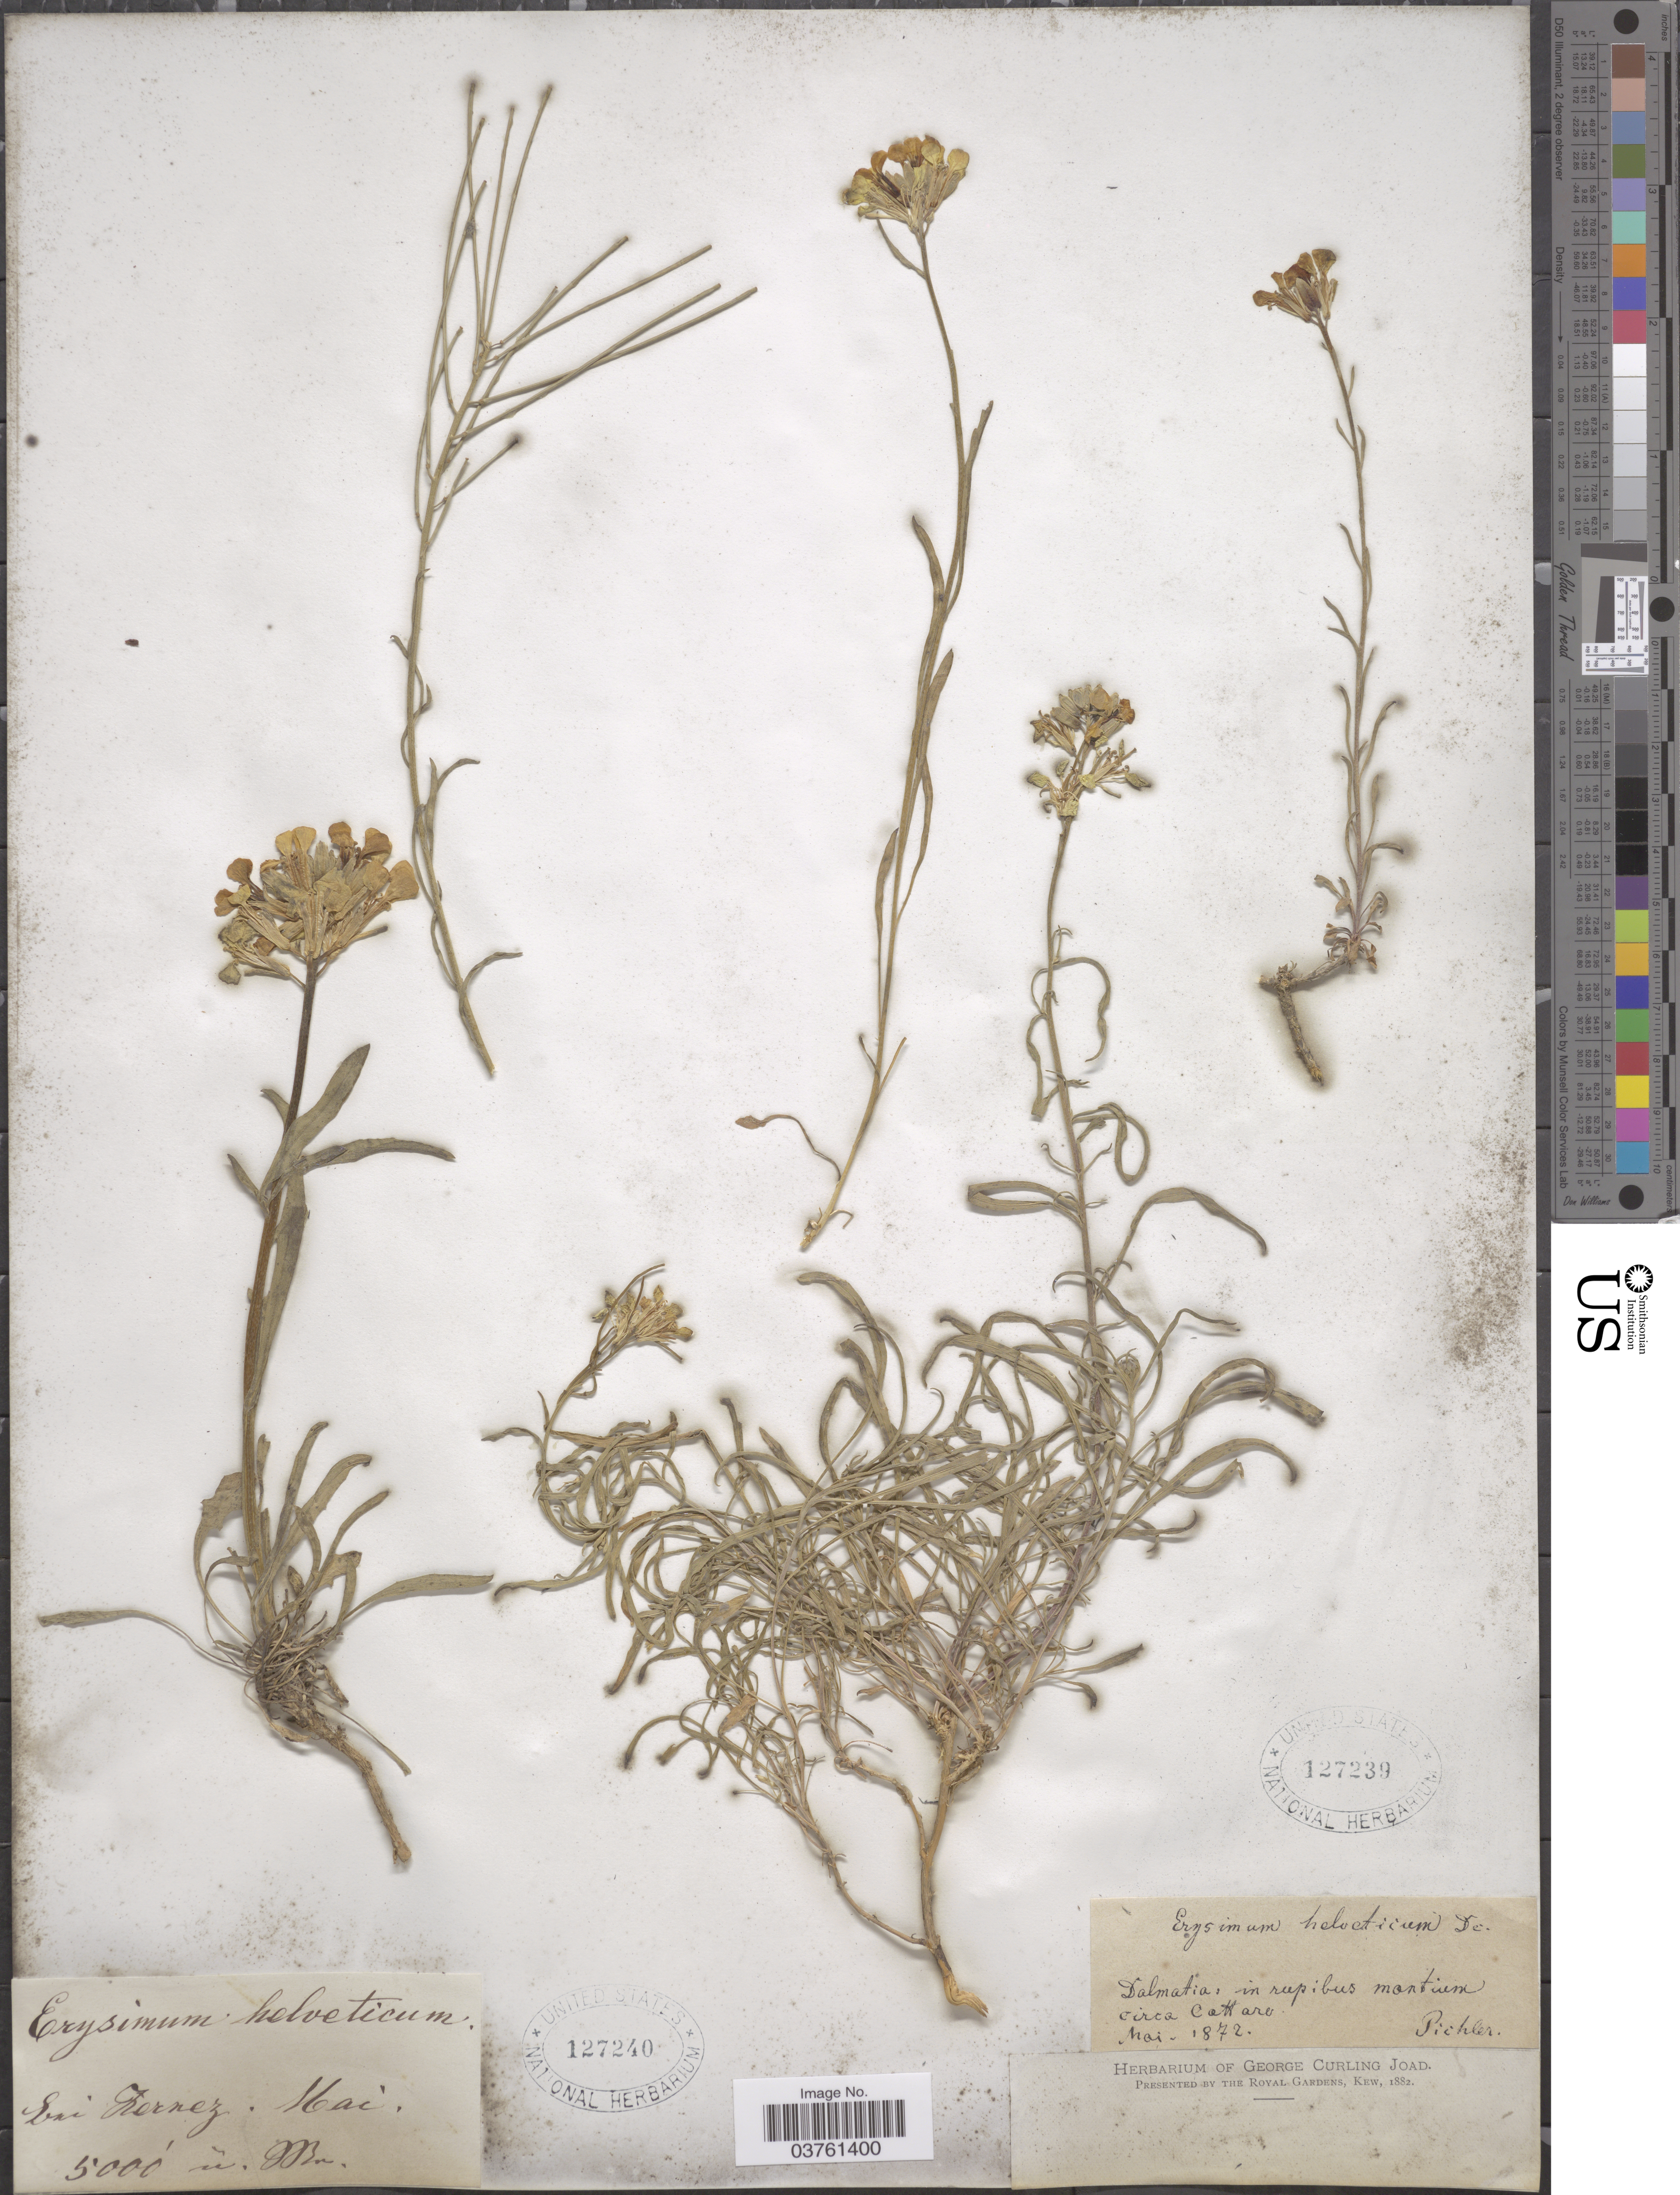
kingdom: Plantae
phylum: Tracheophyta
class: Magnoliopsida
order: Brassicales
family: Brassicaceae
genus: Erysimum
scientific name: Erysimum helveticum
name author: Griseb.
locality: Erni [interpreted] Hernez [interpreted].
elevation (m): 1524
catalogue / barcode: US 127240